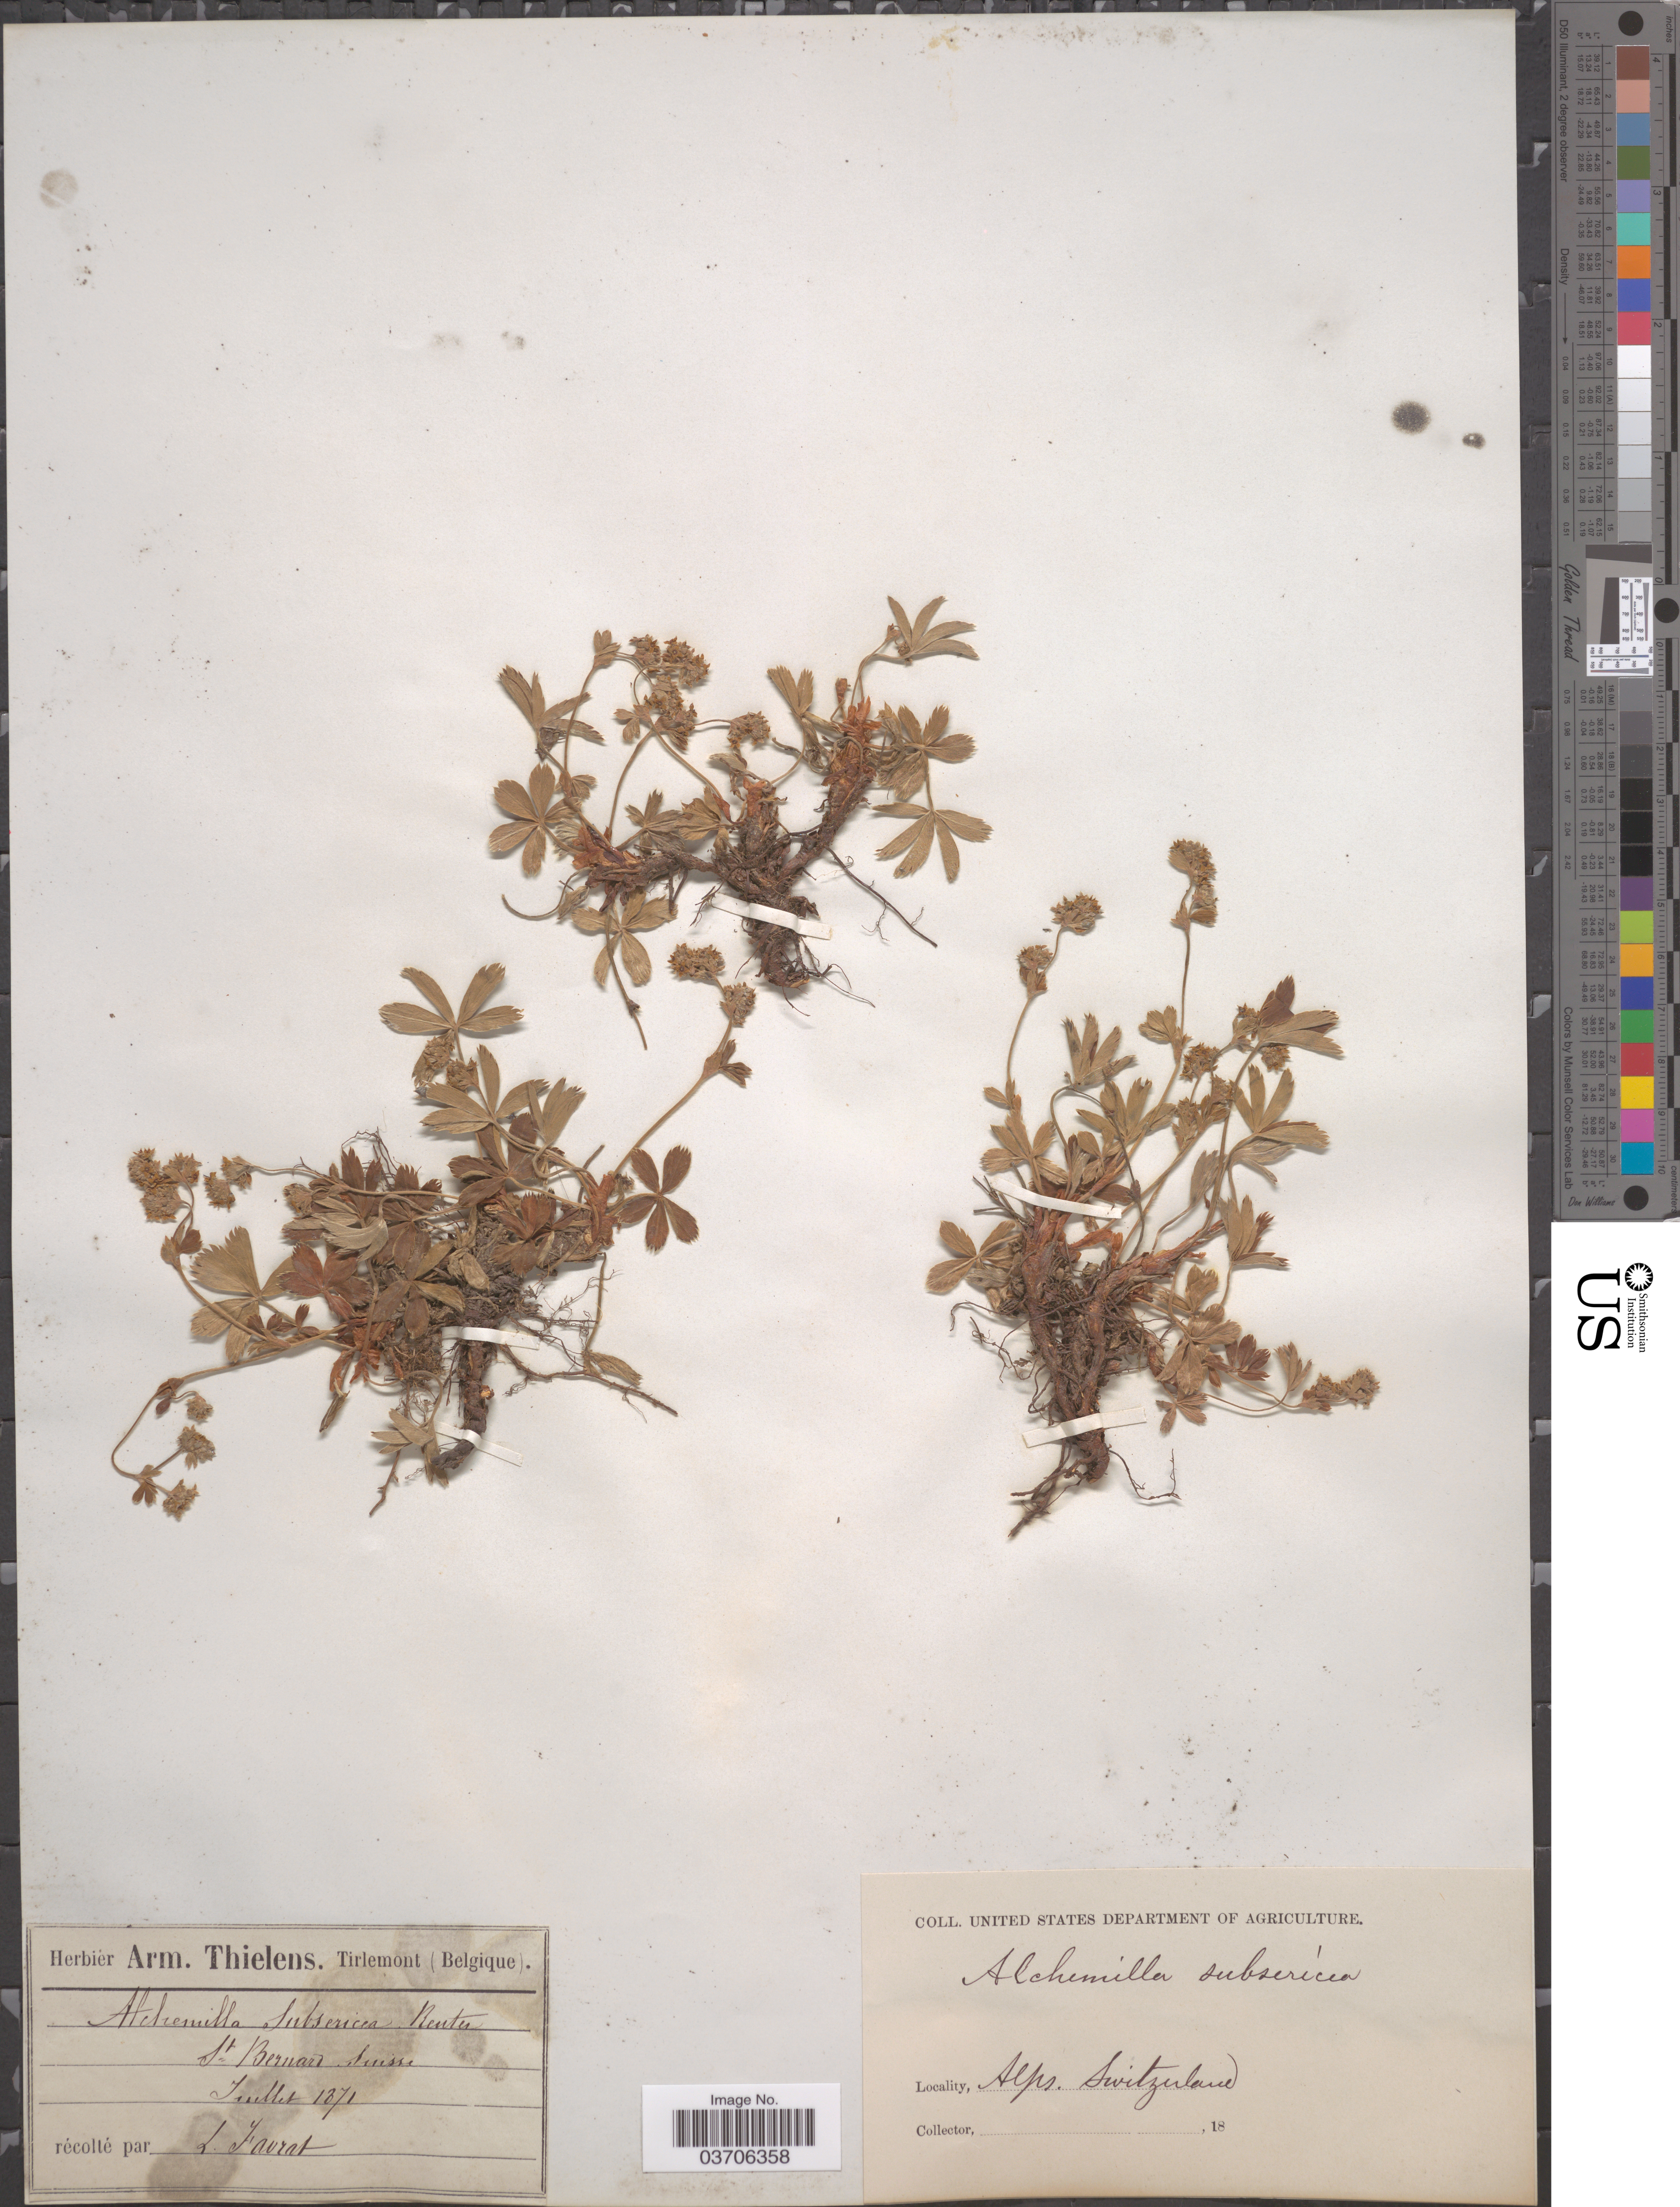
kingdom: Plantae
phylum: Tracheophyta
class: Magnoliopsida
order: Rosales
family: Rosaceae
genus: Alchemilla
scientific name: Alchemilla subsericea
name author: Reut.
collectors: L. Favrat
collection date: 1871-07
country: Switzerland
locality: St. Bernard, Suisse. Alps.